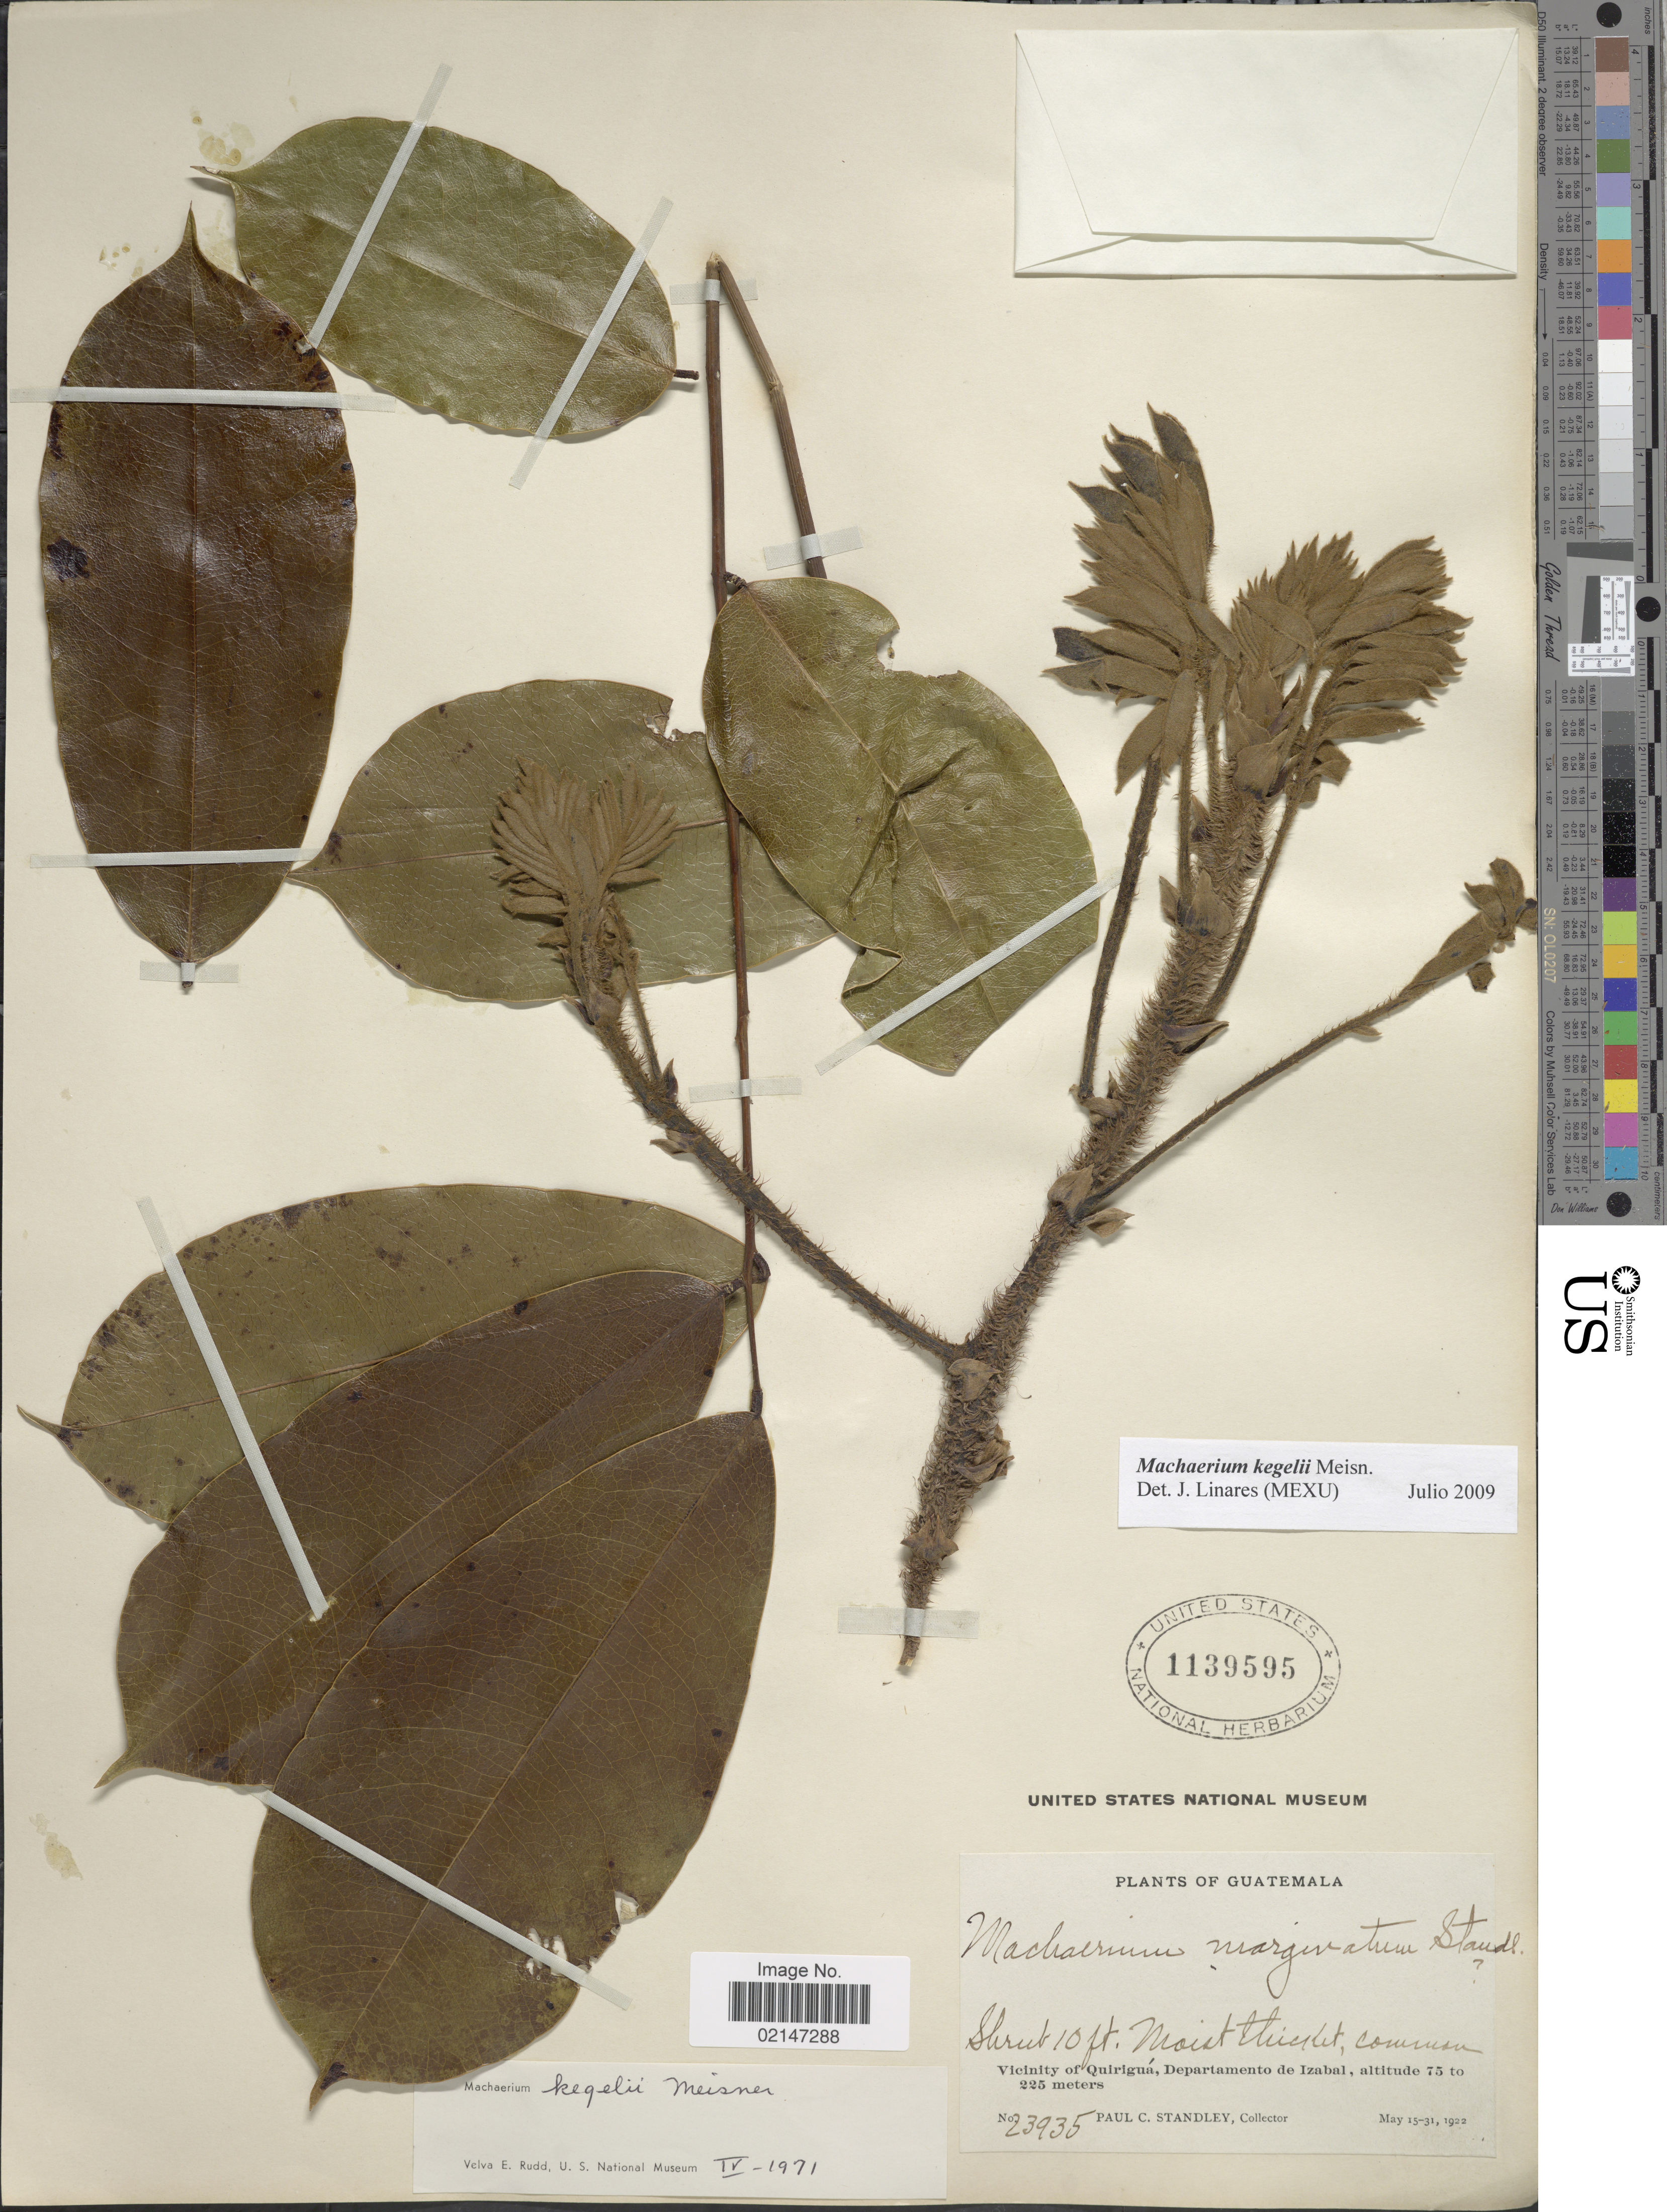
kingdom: Plantae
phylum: Tracheophyta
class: Magnoliopsida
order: Fabales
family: Fabaceae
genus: Machaerium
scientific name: Machaerium kegelii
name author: Meisn.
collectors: P. C. Standley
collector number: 23935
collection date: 1922-05-15/1922-05-31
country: Guatemala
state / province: Izabal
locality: Moist thicket, common, Vicinity of Quiriguá, Departamento de Izabal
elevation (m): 75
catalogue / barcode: US 1139595